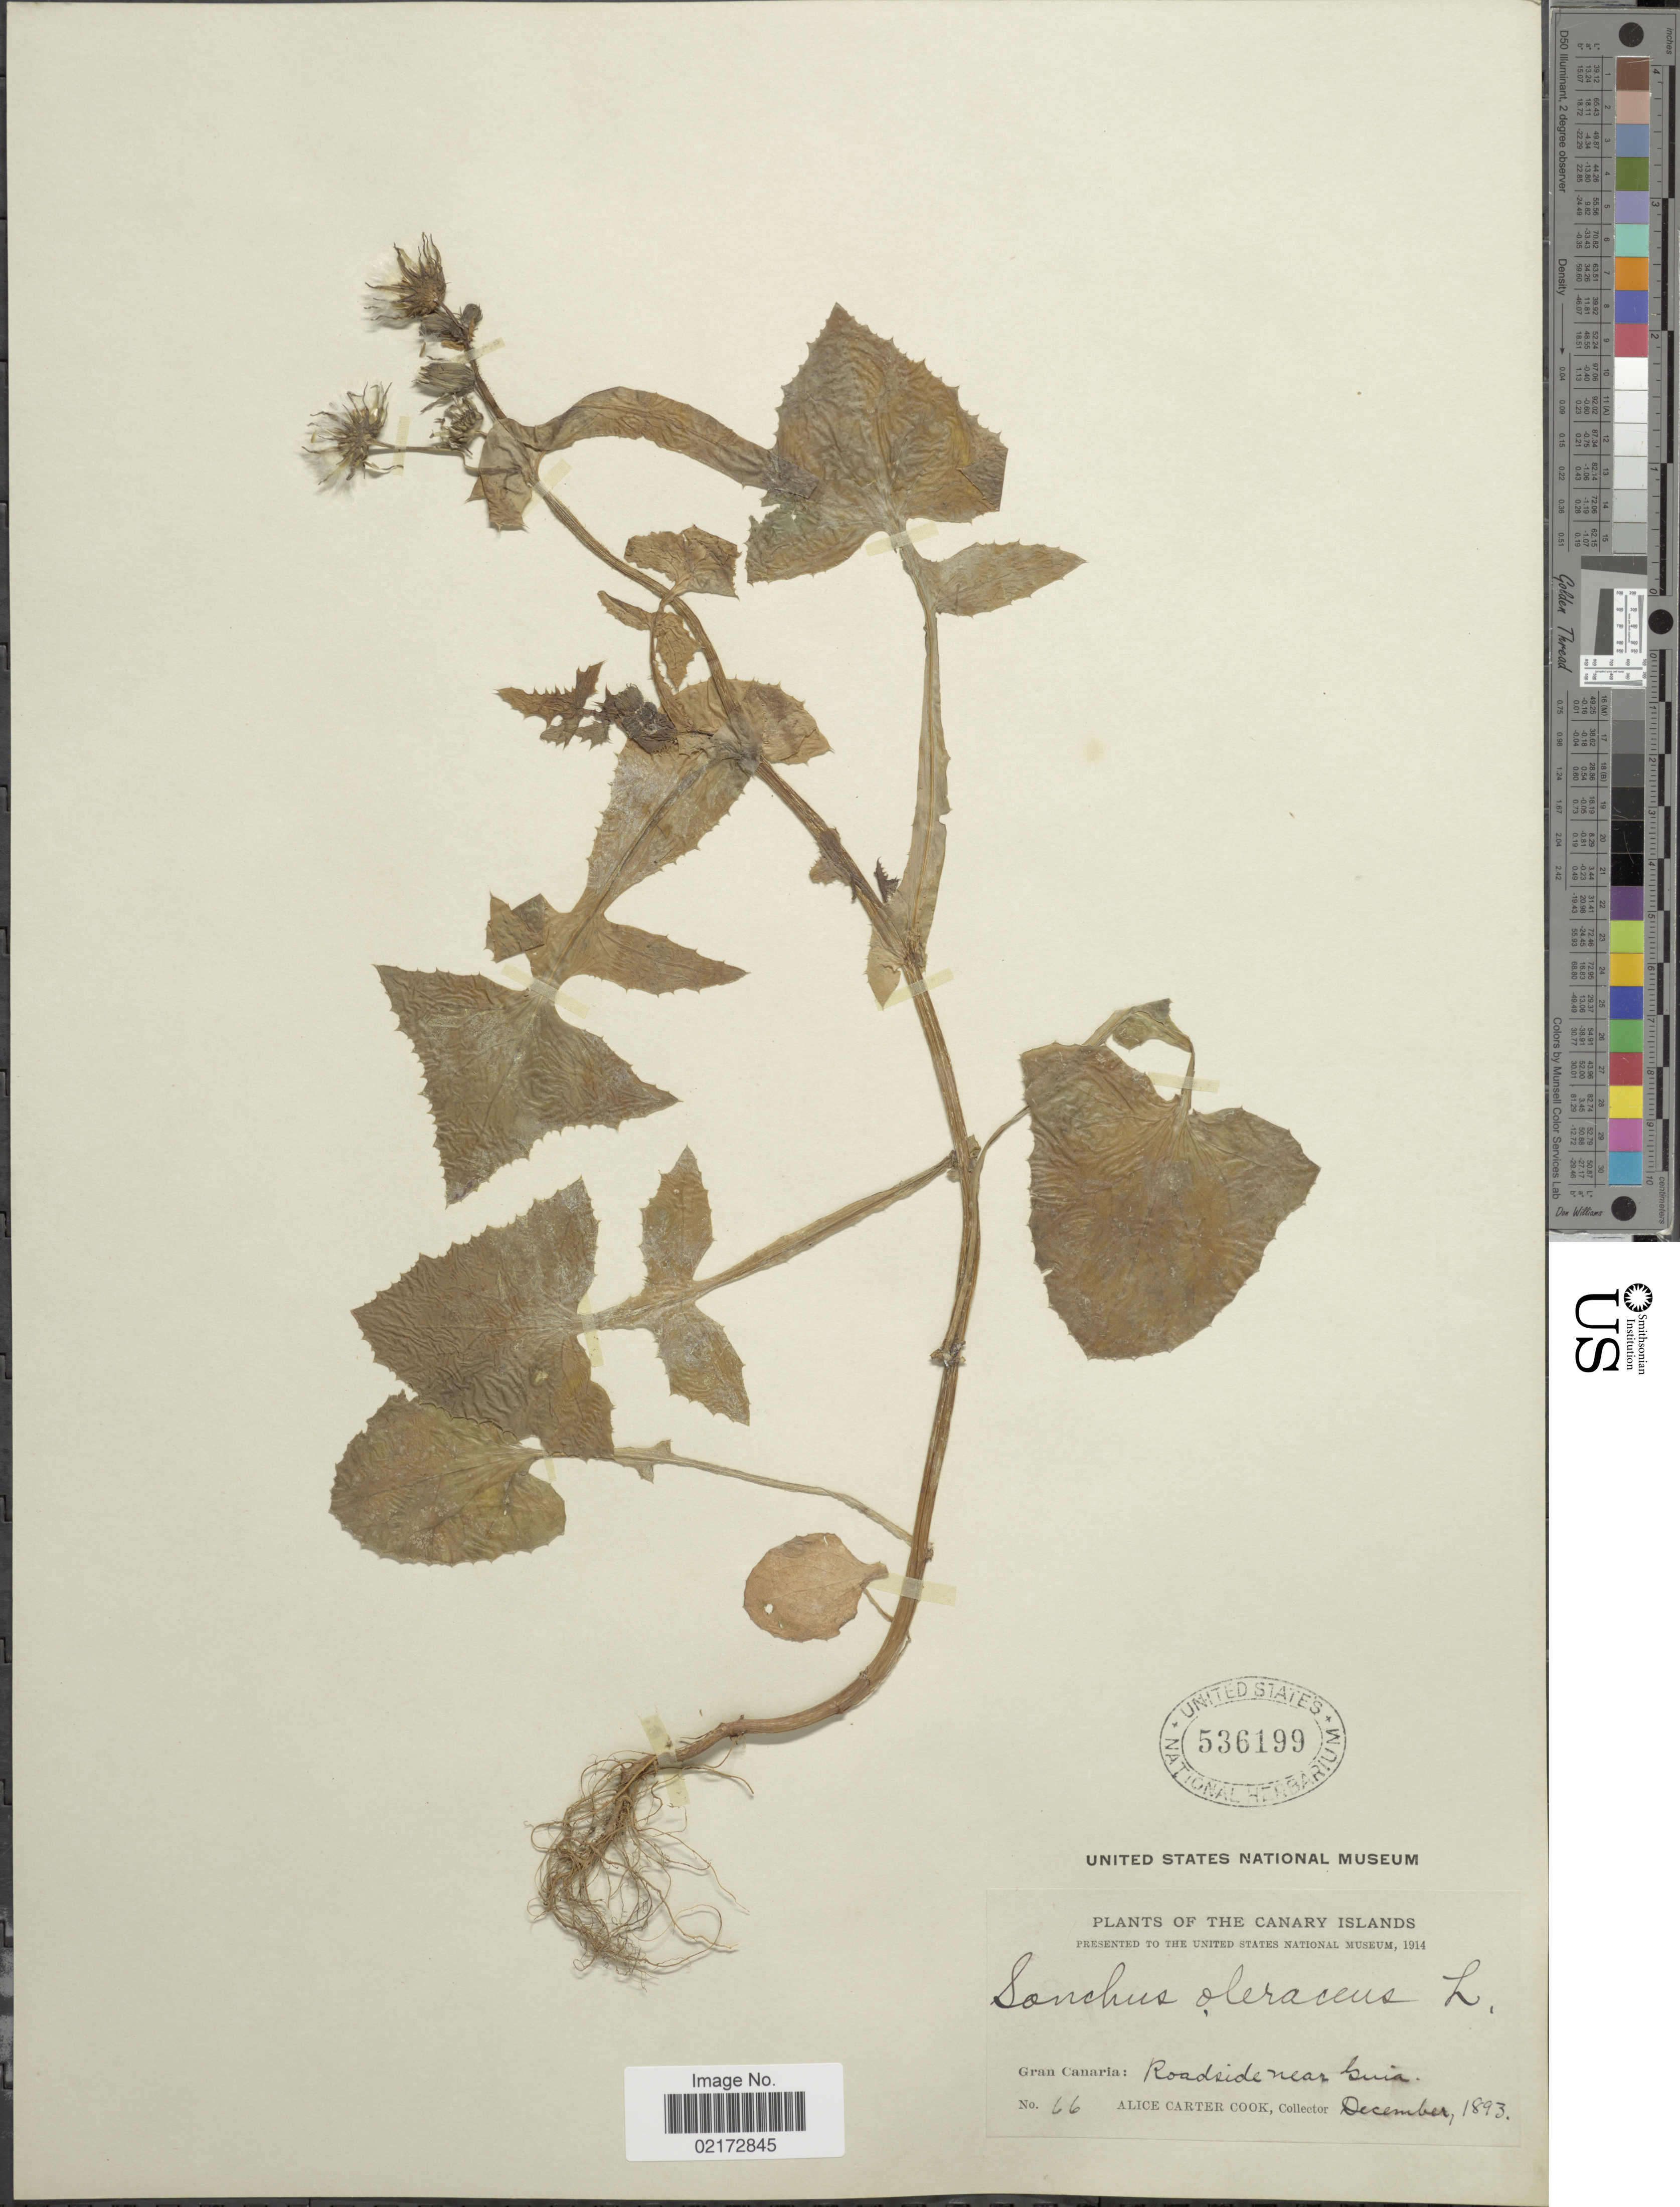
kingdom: Plantae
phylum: Tracheophyta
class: Magnoliopsida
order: Asterales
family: Asteraceae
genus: Sonchus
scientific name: Sonchus oleraceus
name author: L.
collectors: Alice C. Cook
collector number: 66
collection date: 1893-12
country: Spain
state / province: Canarias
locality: The Canary Islands, Gran Canaria, roadside near Guia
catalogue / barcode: US 536199